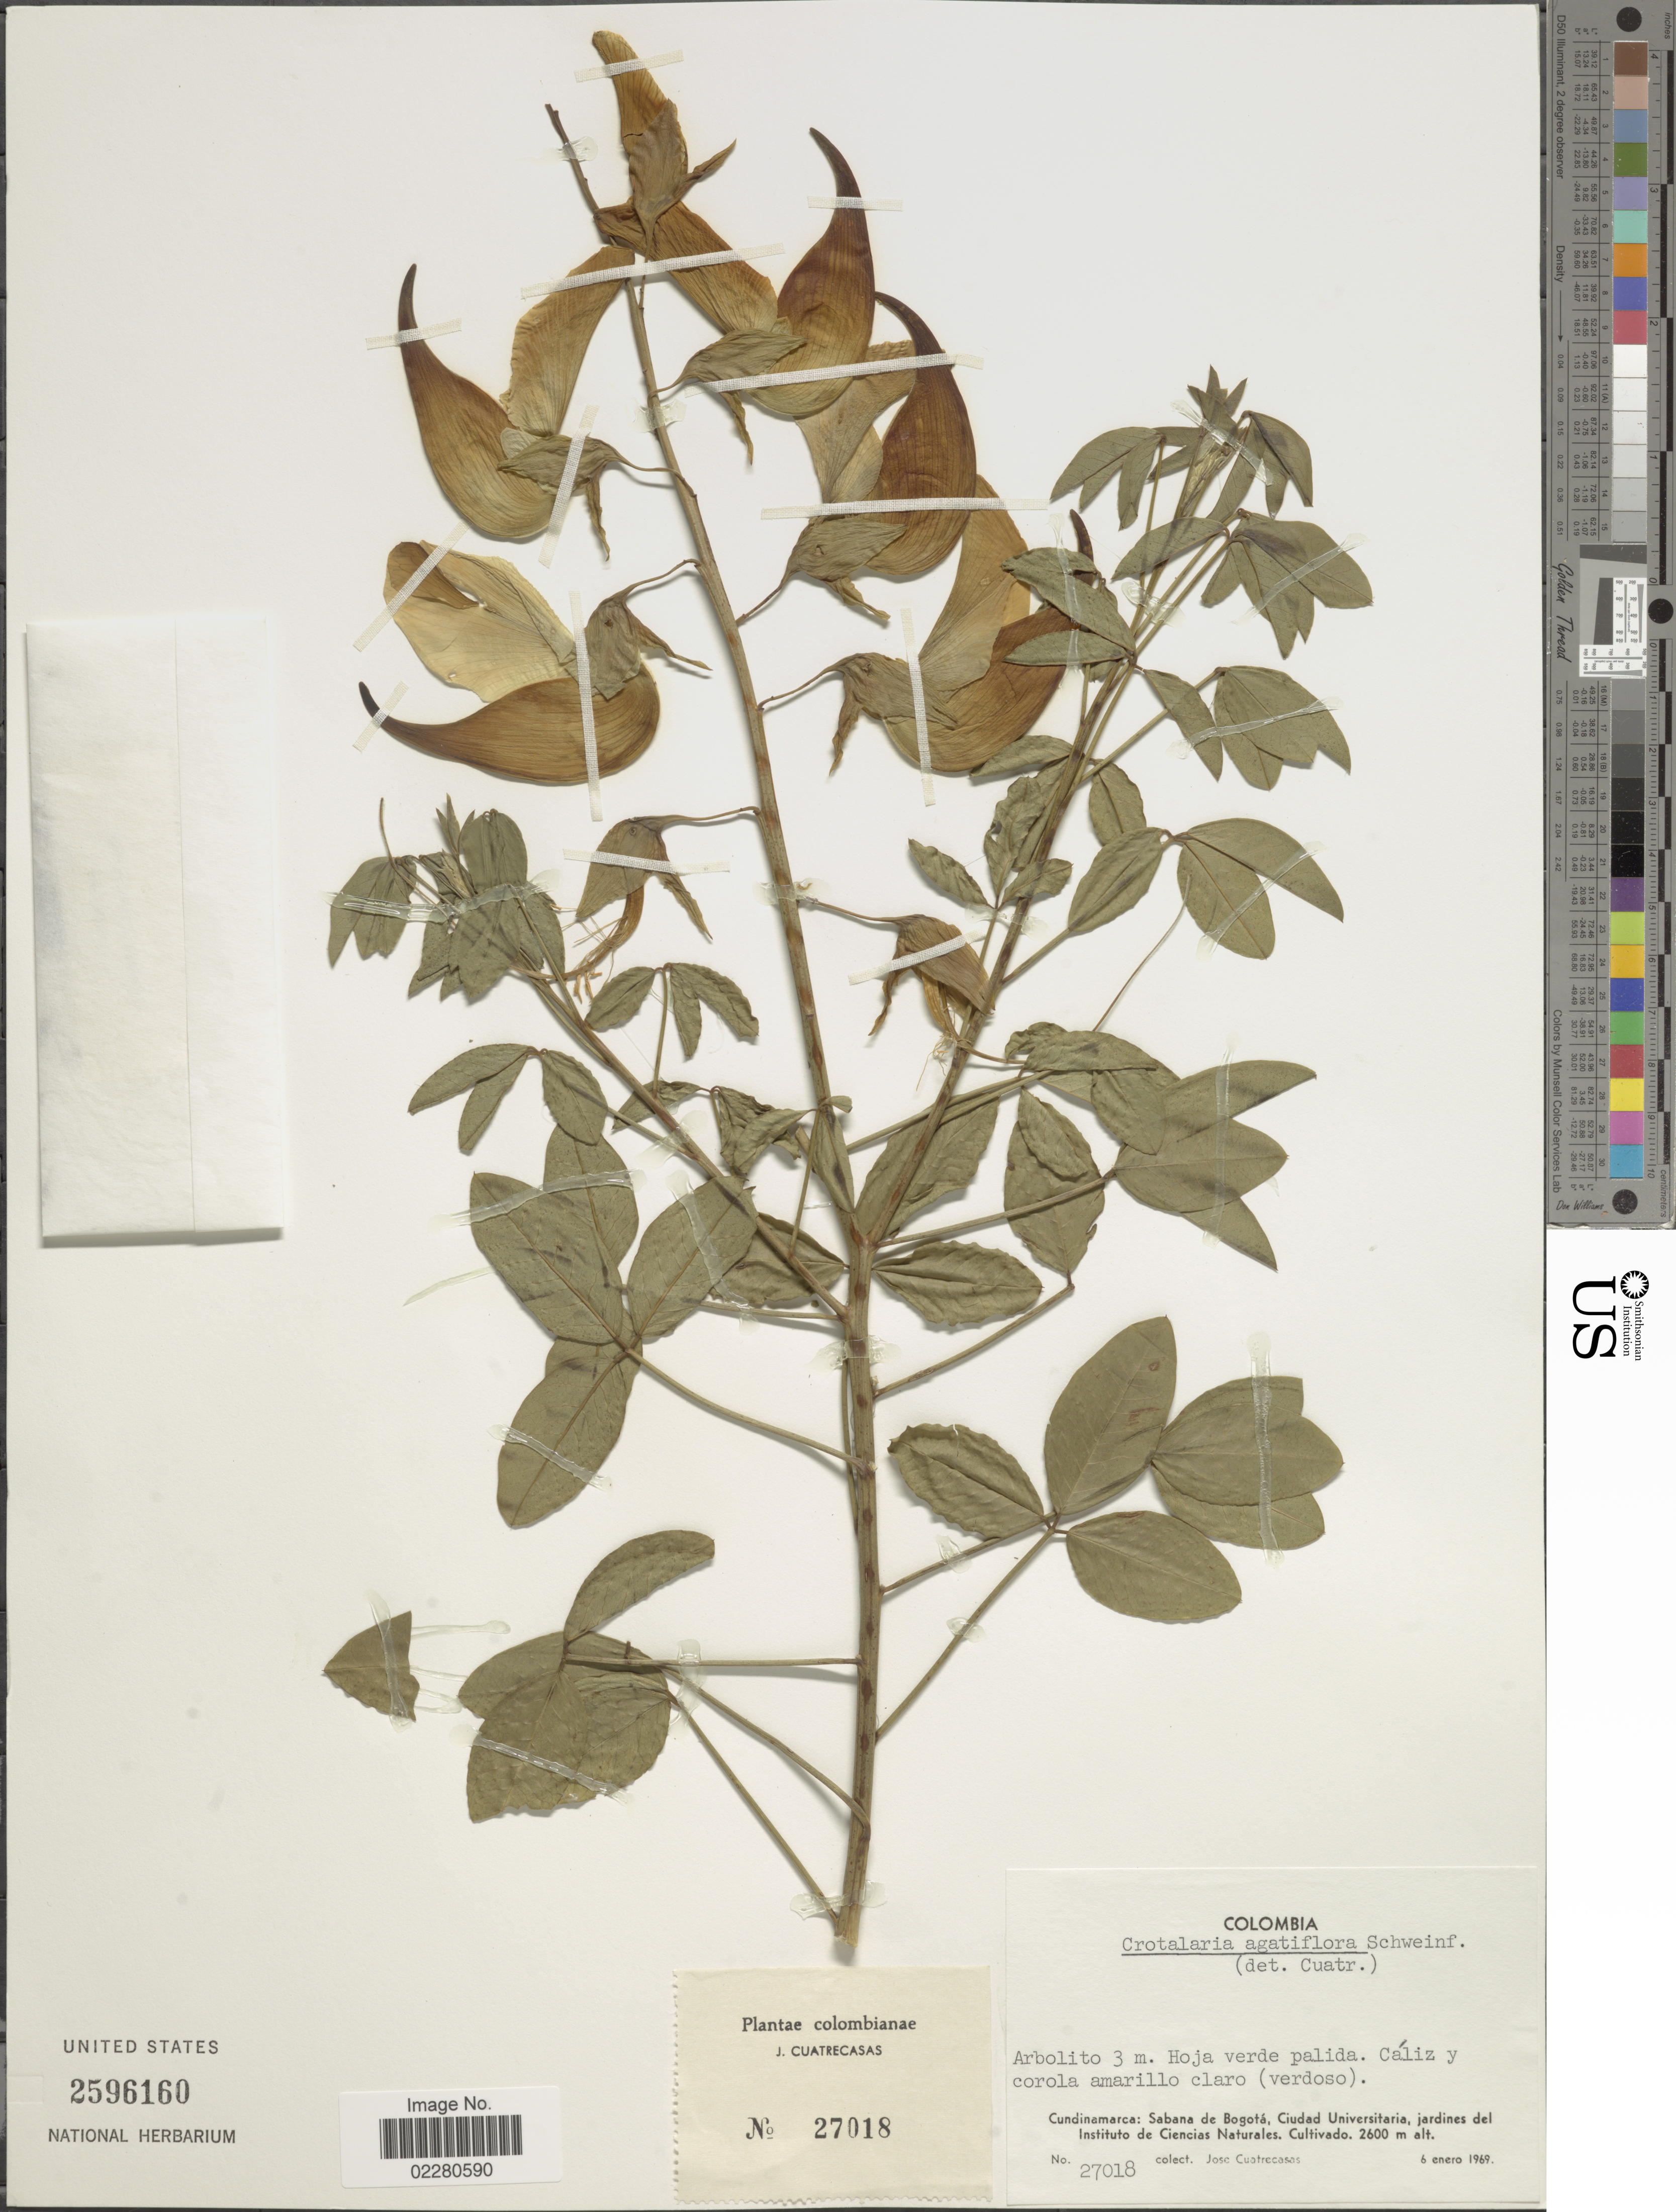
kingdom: Plantae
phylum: Tracheophyta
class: Magnoliopsida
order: Fabales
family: Fabaceae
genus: Crotalaria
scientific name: Crotalaria agatiflora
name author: Schweinf.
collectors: J. Cuatrecasas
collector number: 27018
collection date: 1969-01-06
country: Colombia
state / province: Cundinamarca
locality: Cundinamarca: Sabana de Bogotá, Ciudad Universitaria, jardines del Instituto de Ciencias Naturales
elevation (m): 2600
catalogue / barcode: US 2596160